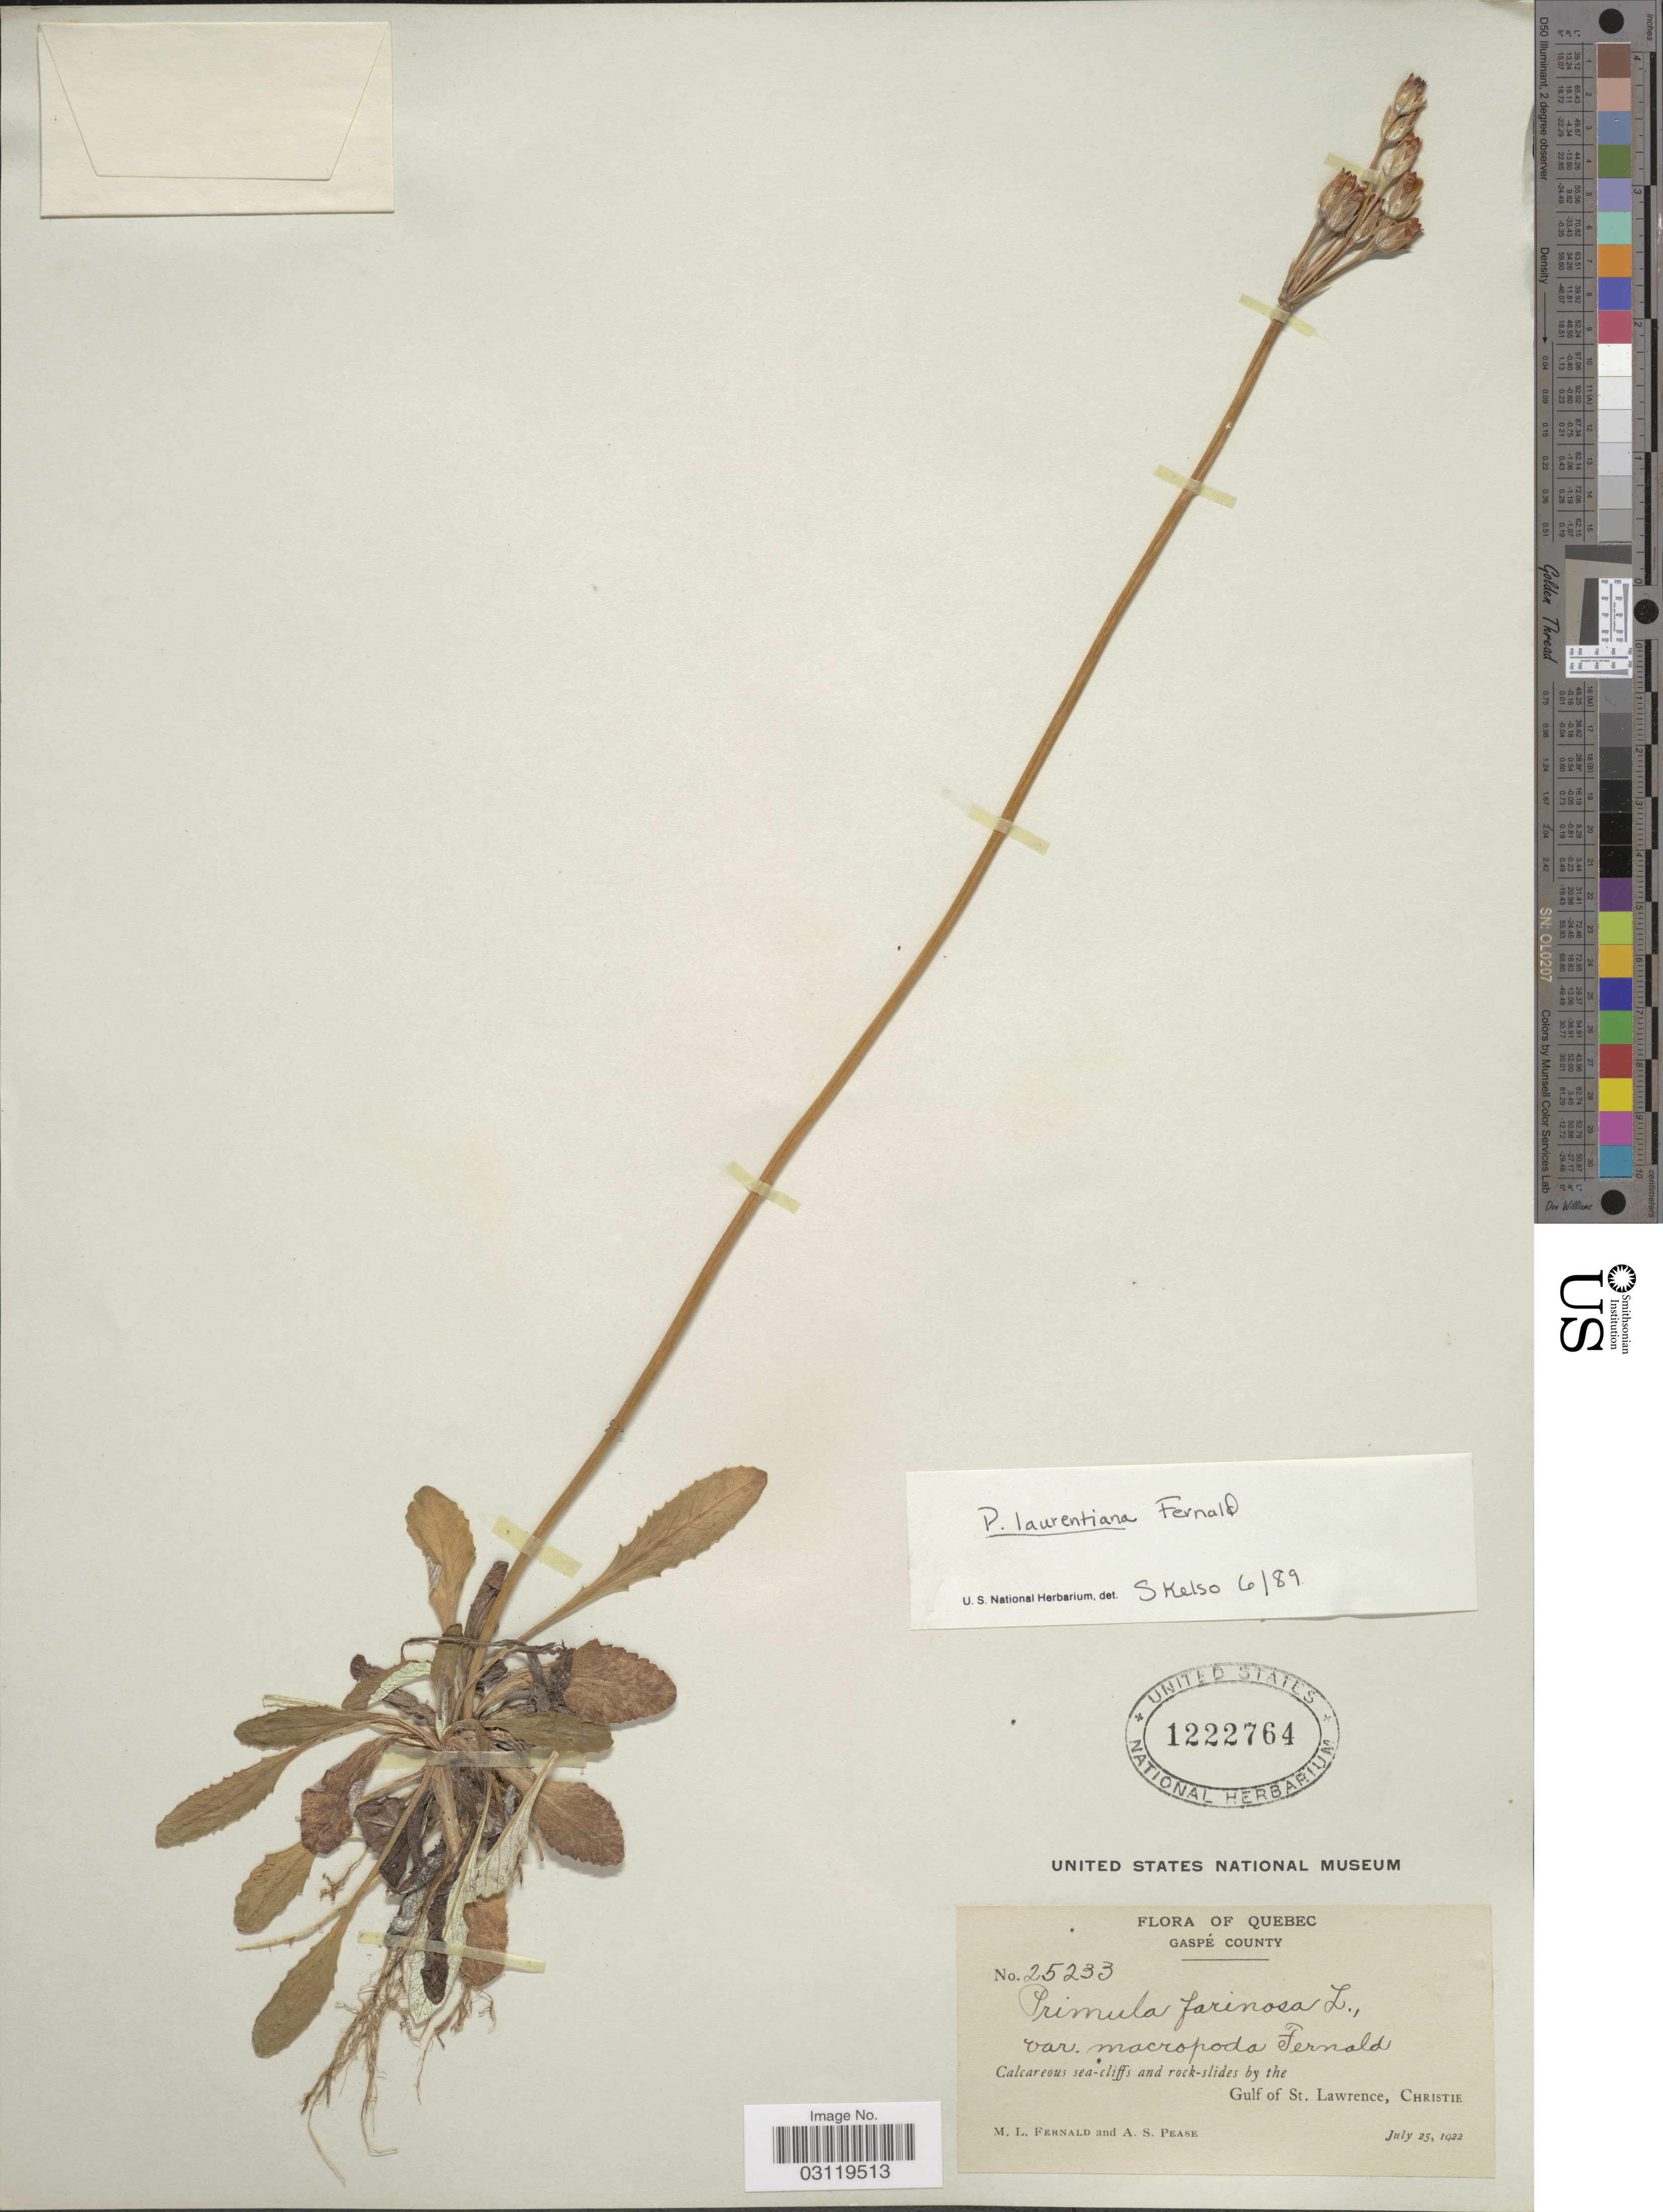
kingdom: Plantae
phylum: Tracheophyta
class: Magnoliopsida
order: Ericales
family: Primulaceae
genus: Primula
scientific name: Primula laurentiana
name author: Fernald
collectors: M. L. Fernald & A. S. Pease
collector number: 25233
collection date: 1922-07-25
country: Canada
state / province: Quebec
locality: Gaspé County. Gulf of St. Lawrence, Christie.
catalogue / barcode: US 1222764